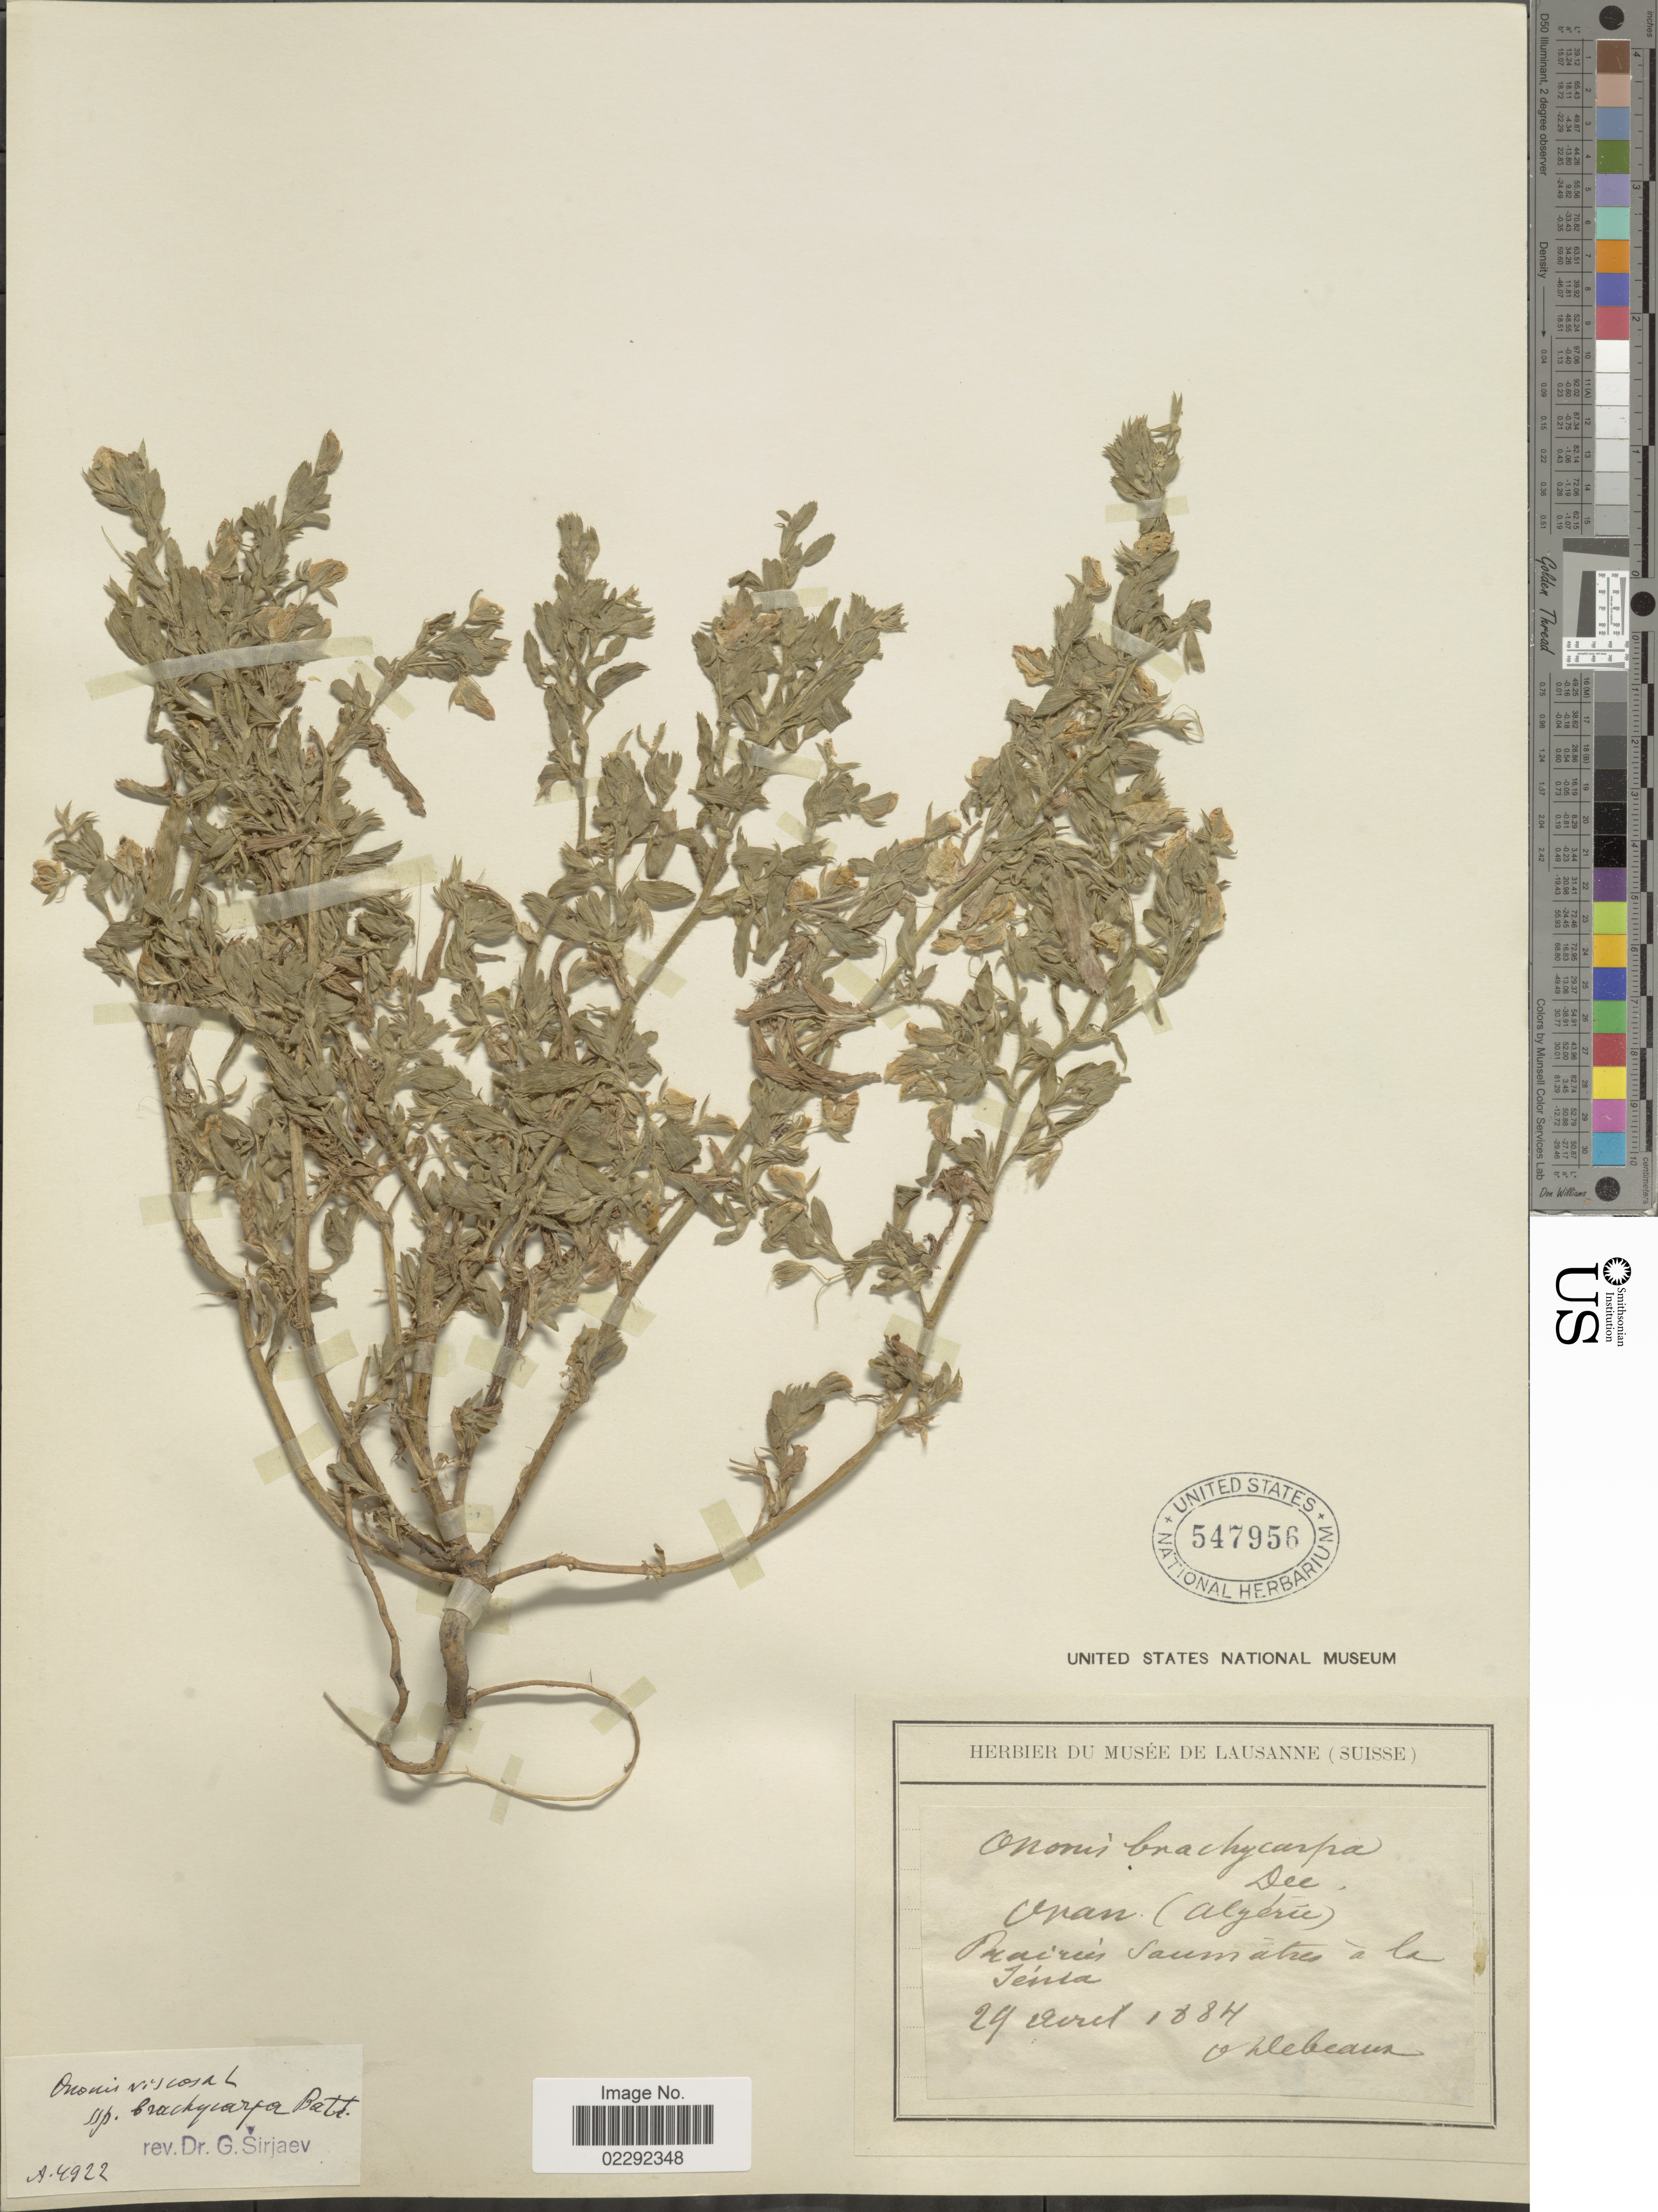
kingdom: Plantae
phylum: Tracheophyta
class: Magnoliopsida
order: Fabales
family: Fabaceae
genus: Ononis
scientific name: Ononis viscosa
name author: L.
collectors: Ohlebeaun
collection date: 1884-04-29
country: Algeria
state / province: Oran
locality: Tensa.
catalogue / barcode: US 547956